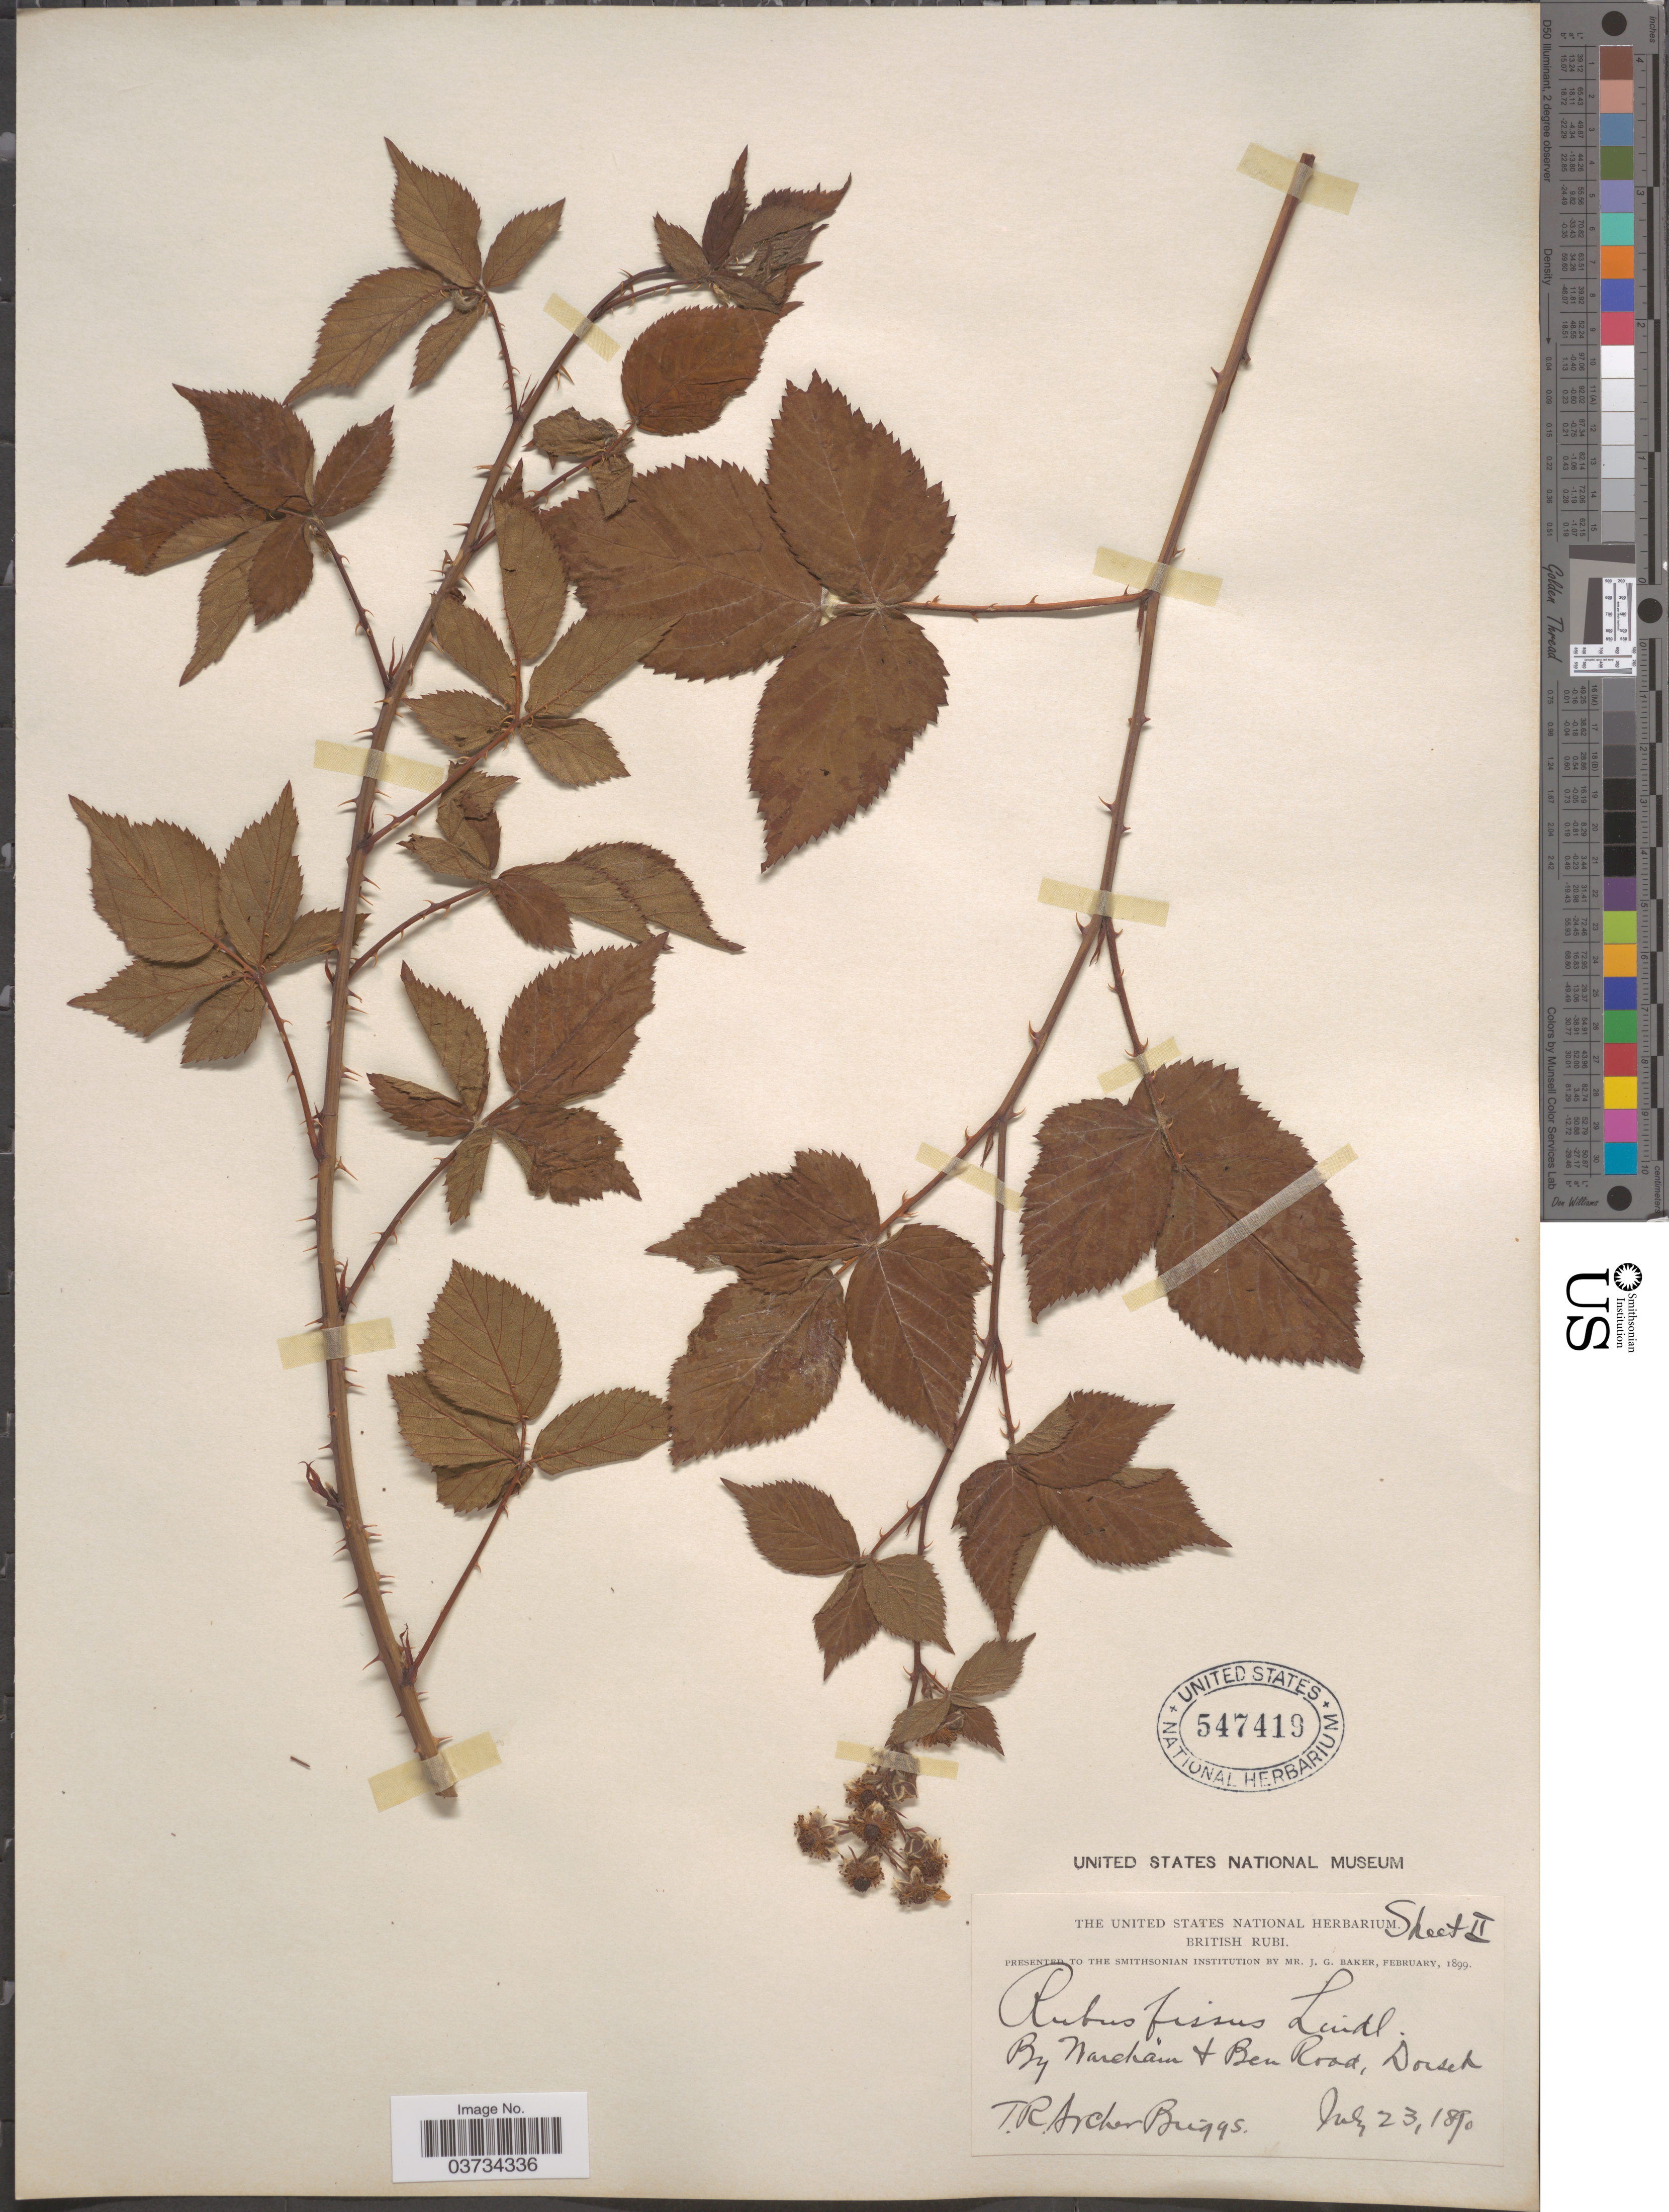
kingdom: Plantae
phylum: Tracheophyta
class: Magnoliopsida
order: Rosales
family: Rosaceae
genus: Rubus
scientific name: Rubus fissus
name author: Lindl.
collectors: T. Briggs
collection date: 1890-07-23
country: United Kingdom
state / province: England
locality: By Wareham & Ben Road, Dorset.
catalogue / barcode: US 547419